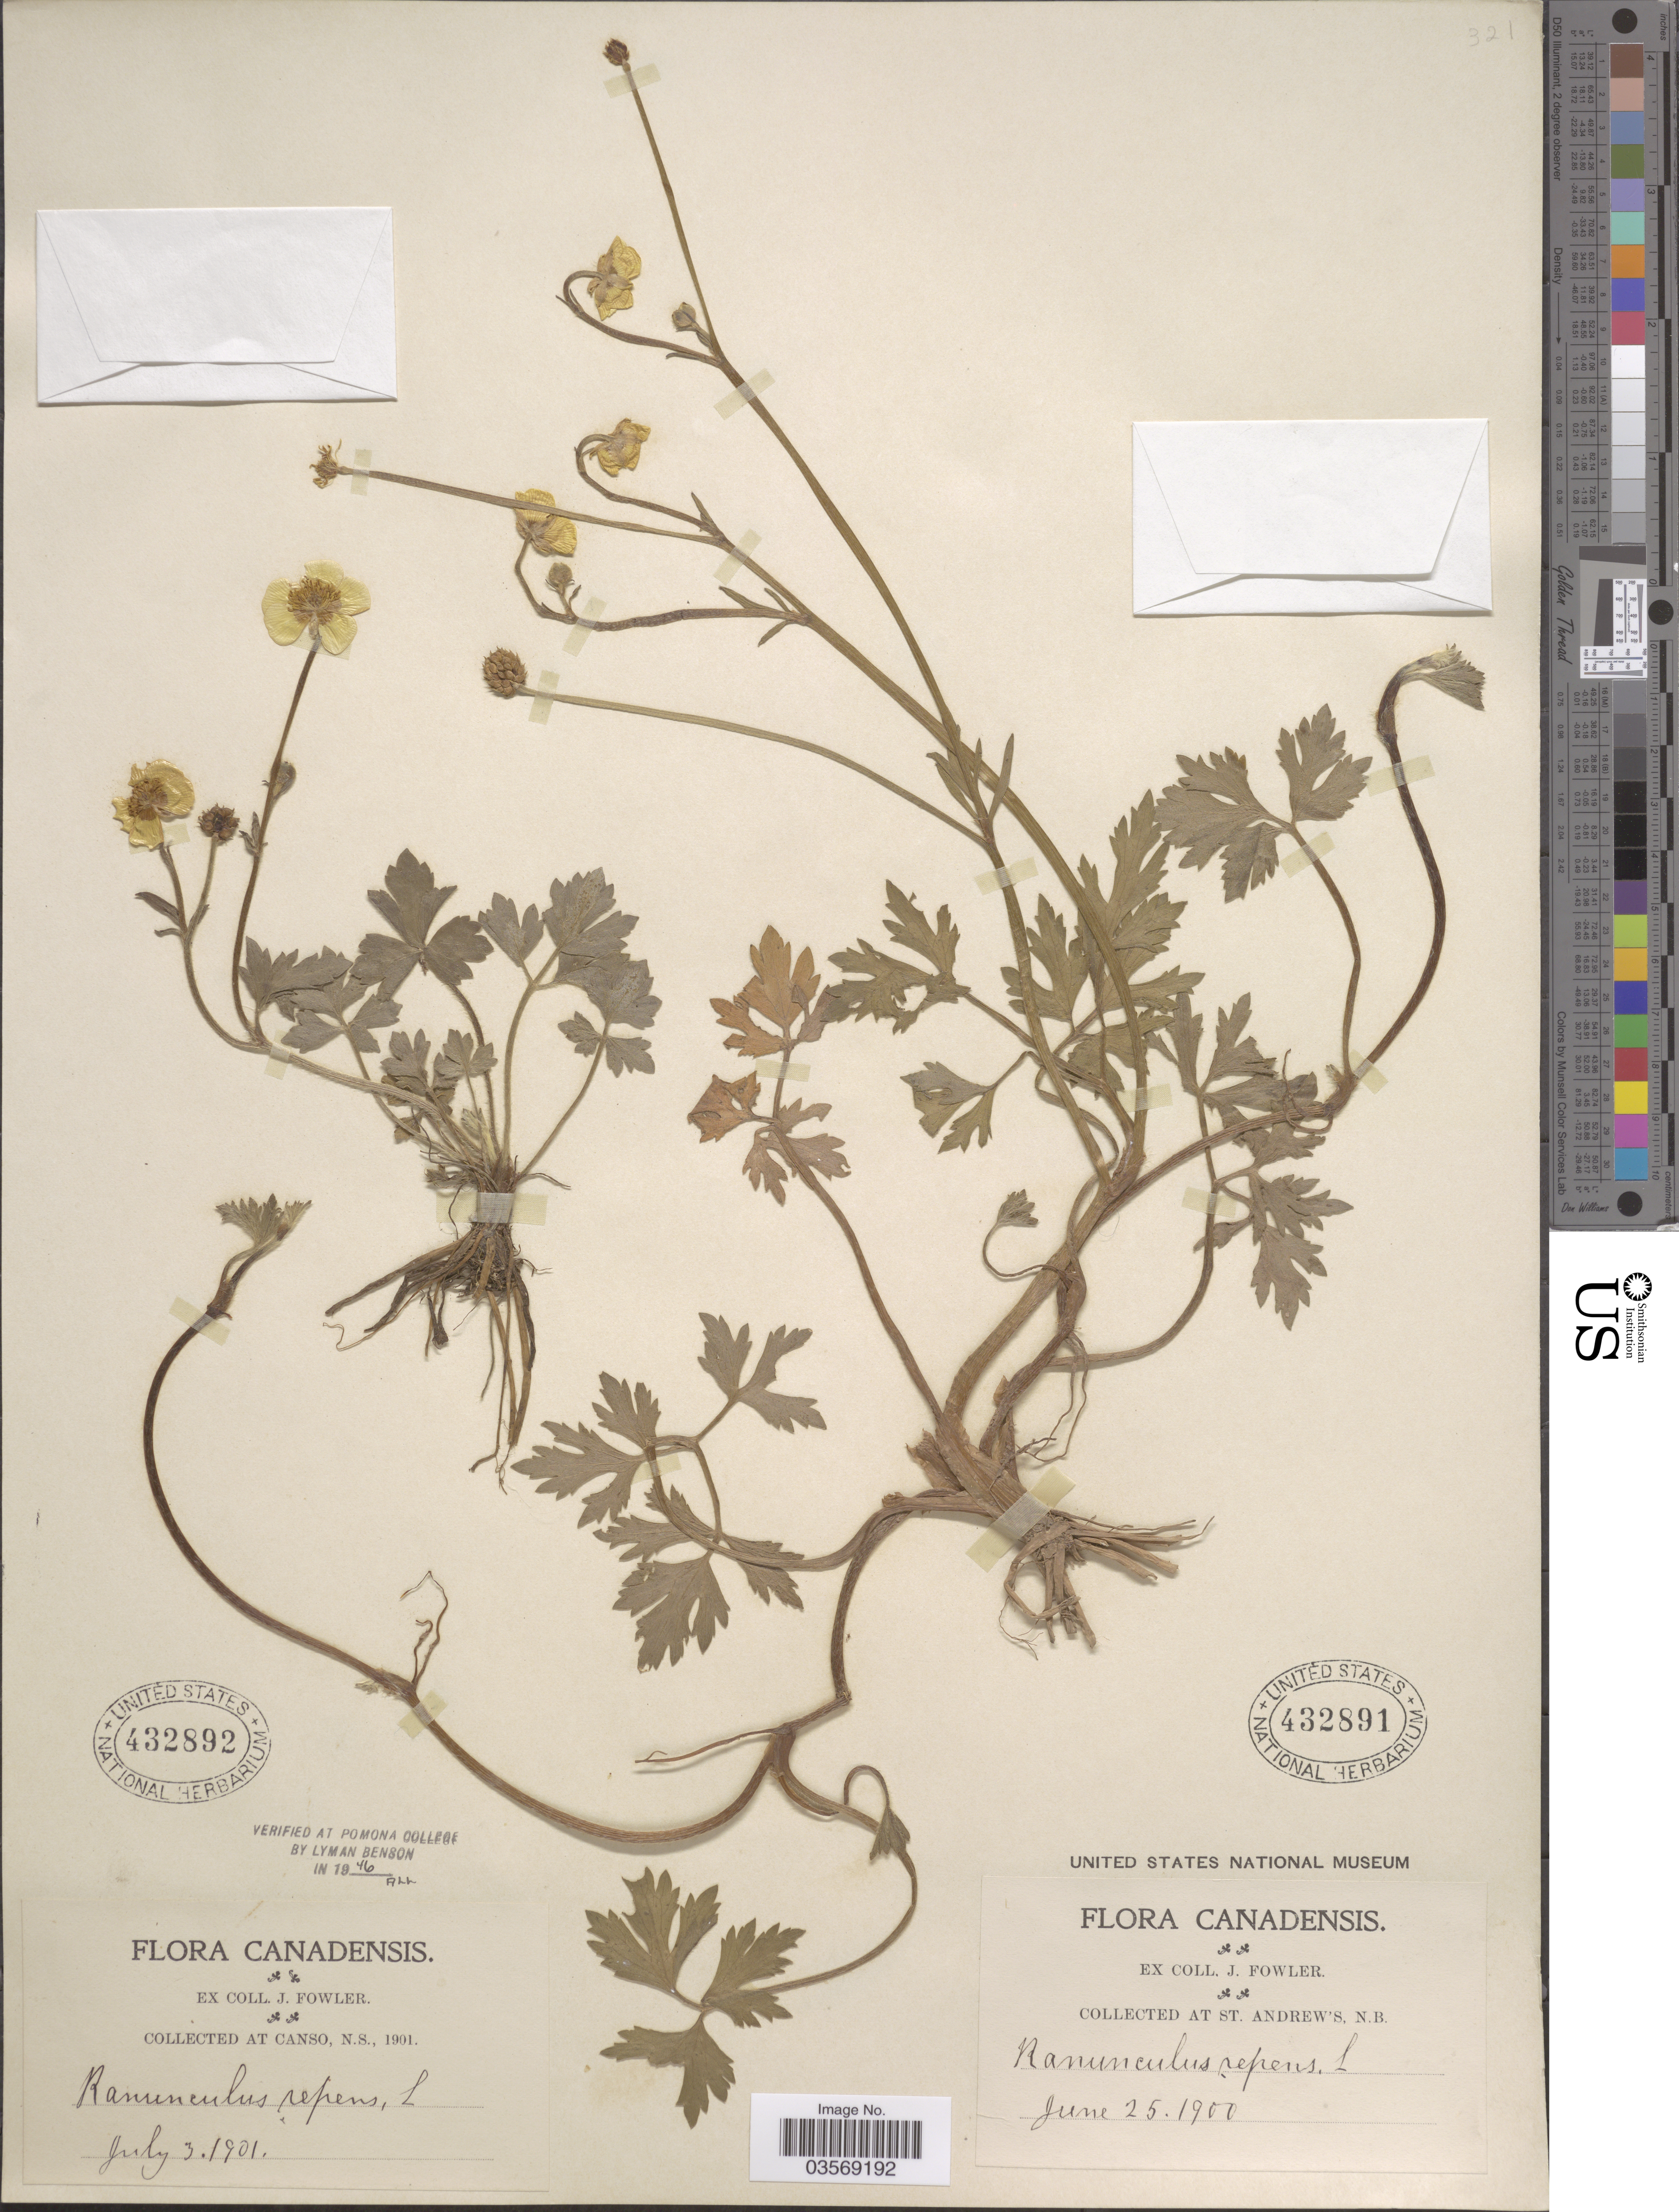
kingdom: Plantae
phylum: Tracheophyta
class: Magnoliopsida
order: Ranunculales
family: Ranunculaceae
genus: Ranunculus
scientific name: Ranunculus repens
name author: L.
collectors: J. Fowler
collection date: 1901-07-03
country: Canada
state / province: Nova Scotia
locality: Canso, N.S.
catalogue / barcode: US 432892